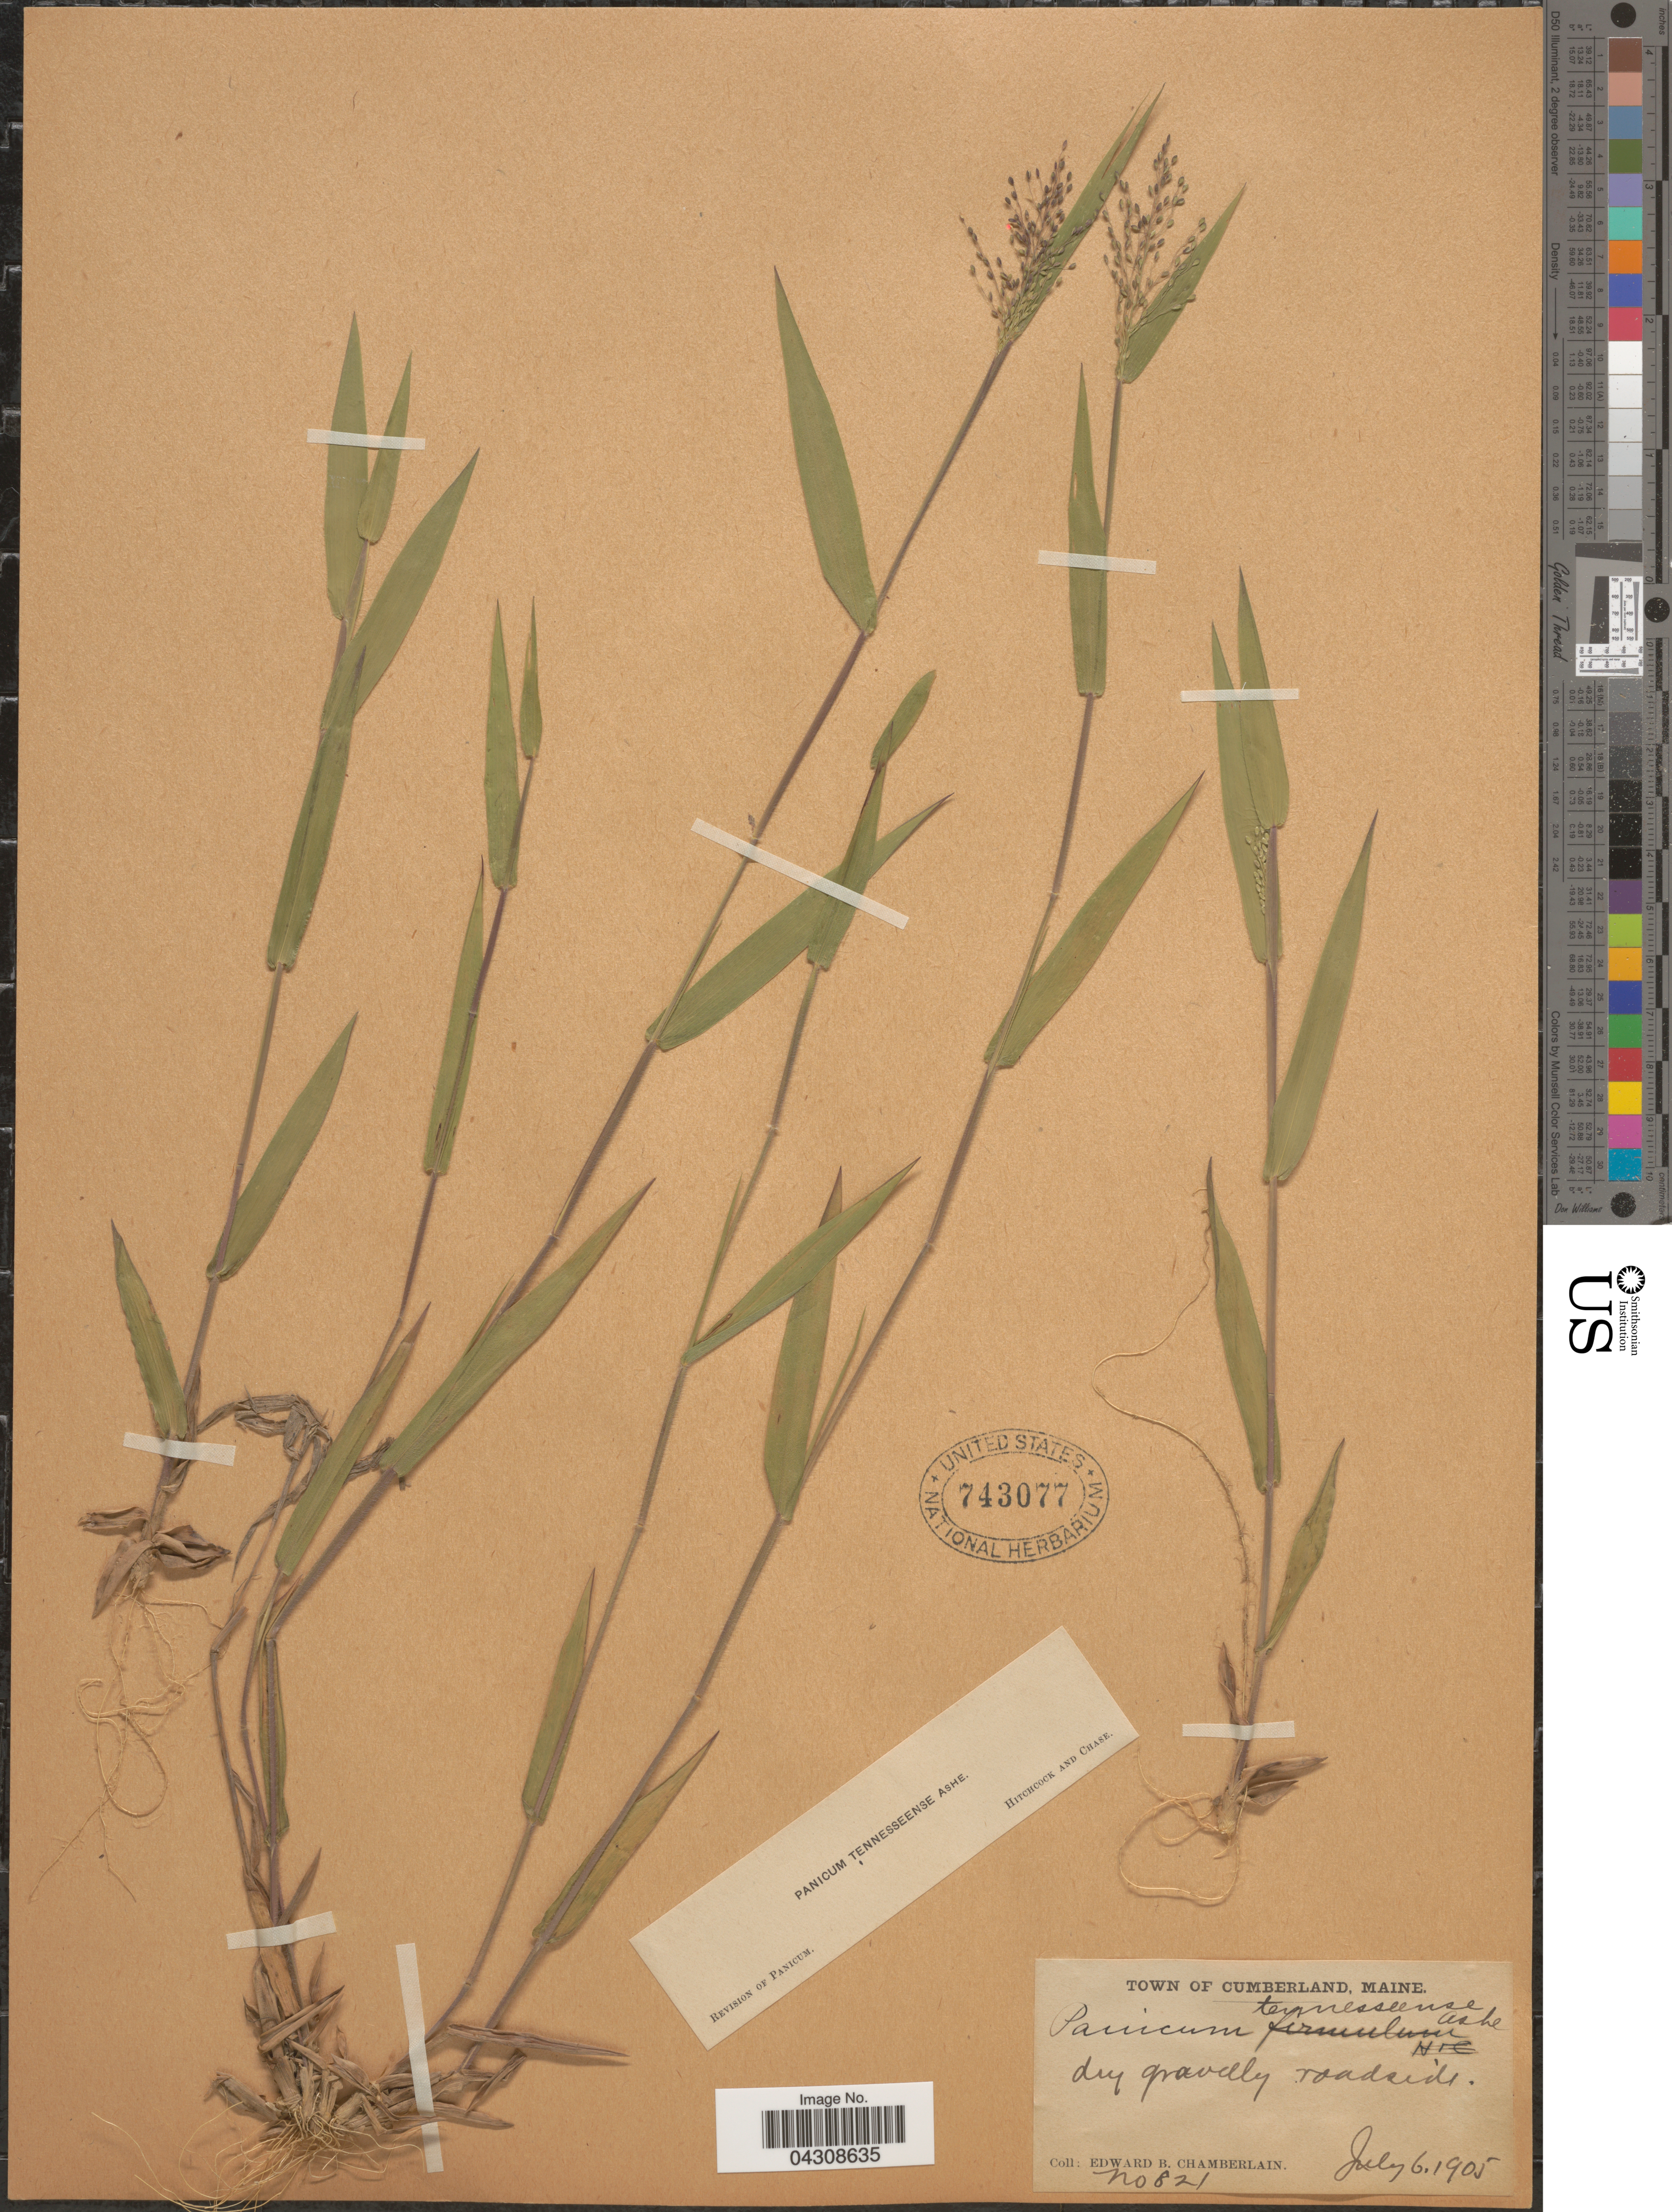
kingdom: Plantae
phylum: Tracheophyta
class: Liliopsida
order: Poales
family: Poaceae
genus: Dichanthelium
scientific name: Dichanthelium acuminatum var. acuminatum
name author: (Sw.) Gould & C.A. Clark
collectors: E. Chamberlain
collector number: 821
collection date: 1905-07-06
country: United States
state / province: Maine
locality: Town of Cumberland. Dry gravelly roadside.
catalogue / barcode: US 743077